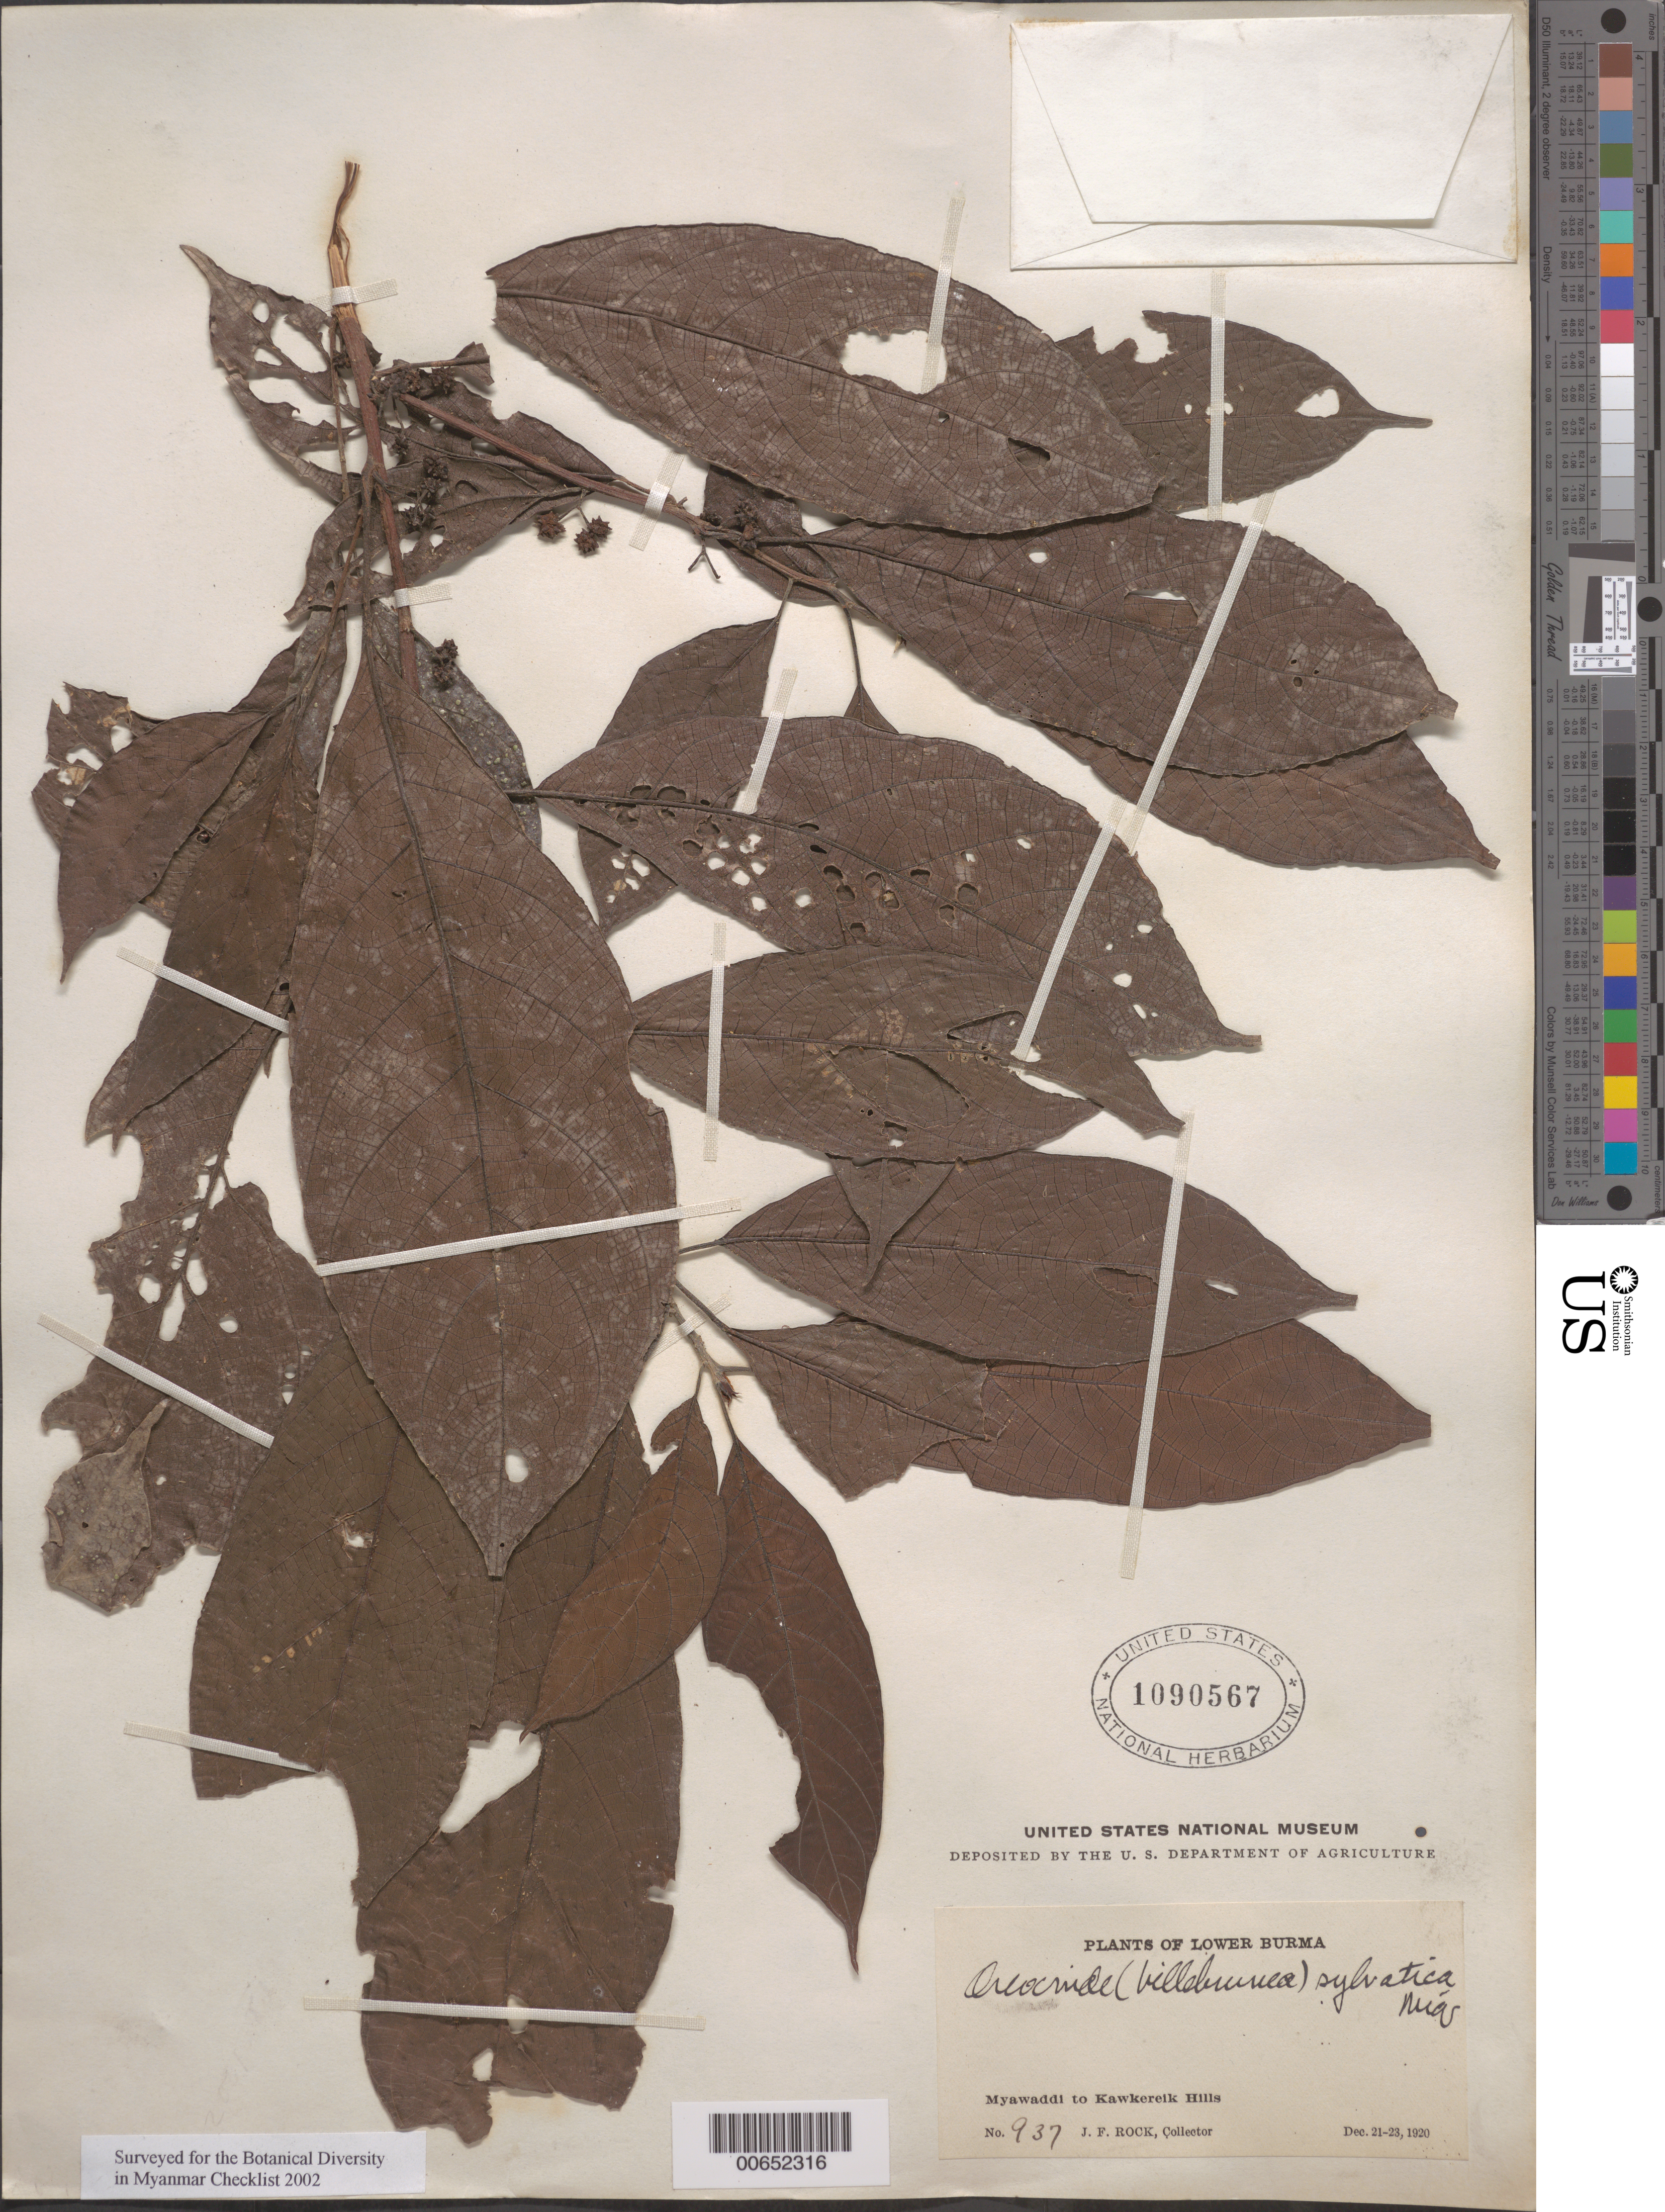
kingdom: Plantae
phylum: Tracheophyta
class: Magnoliopsida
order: Rosales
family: Urticaceae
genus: Oreocnide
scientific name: Oreocnide rubescens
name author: (Blume) Miq.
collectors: J. F. Rock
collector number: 937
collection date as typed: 21 Dec 1920 to 23 Dec 1920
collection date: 1920-12-21/1920-12-23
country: Myanmar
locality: Myawaddi to Kawkereik Hills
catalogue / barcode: US 1090567